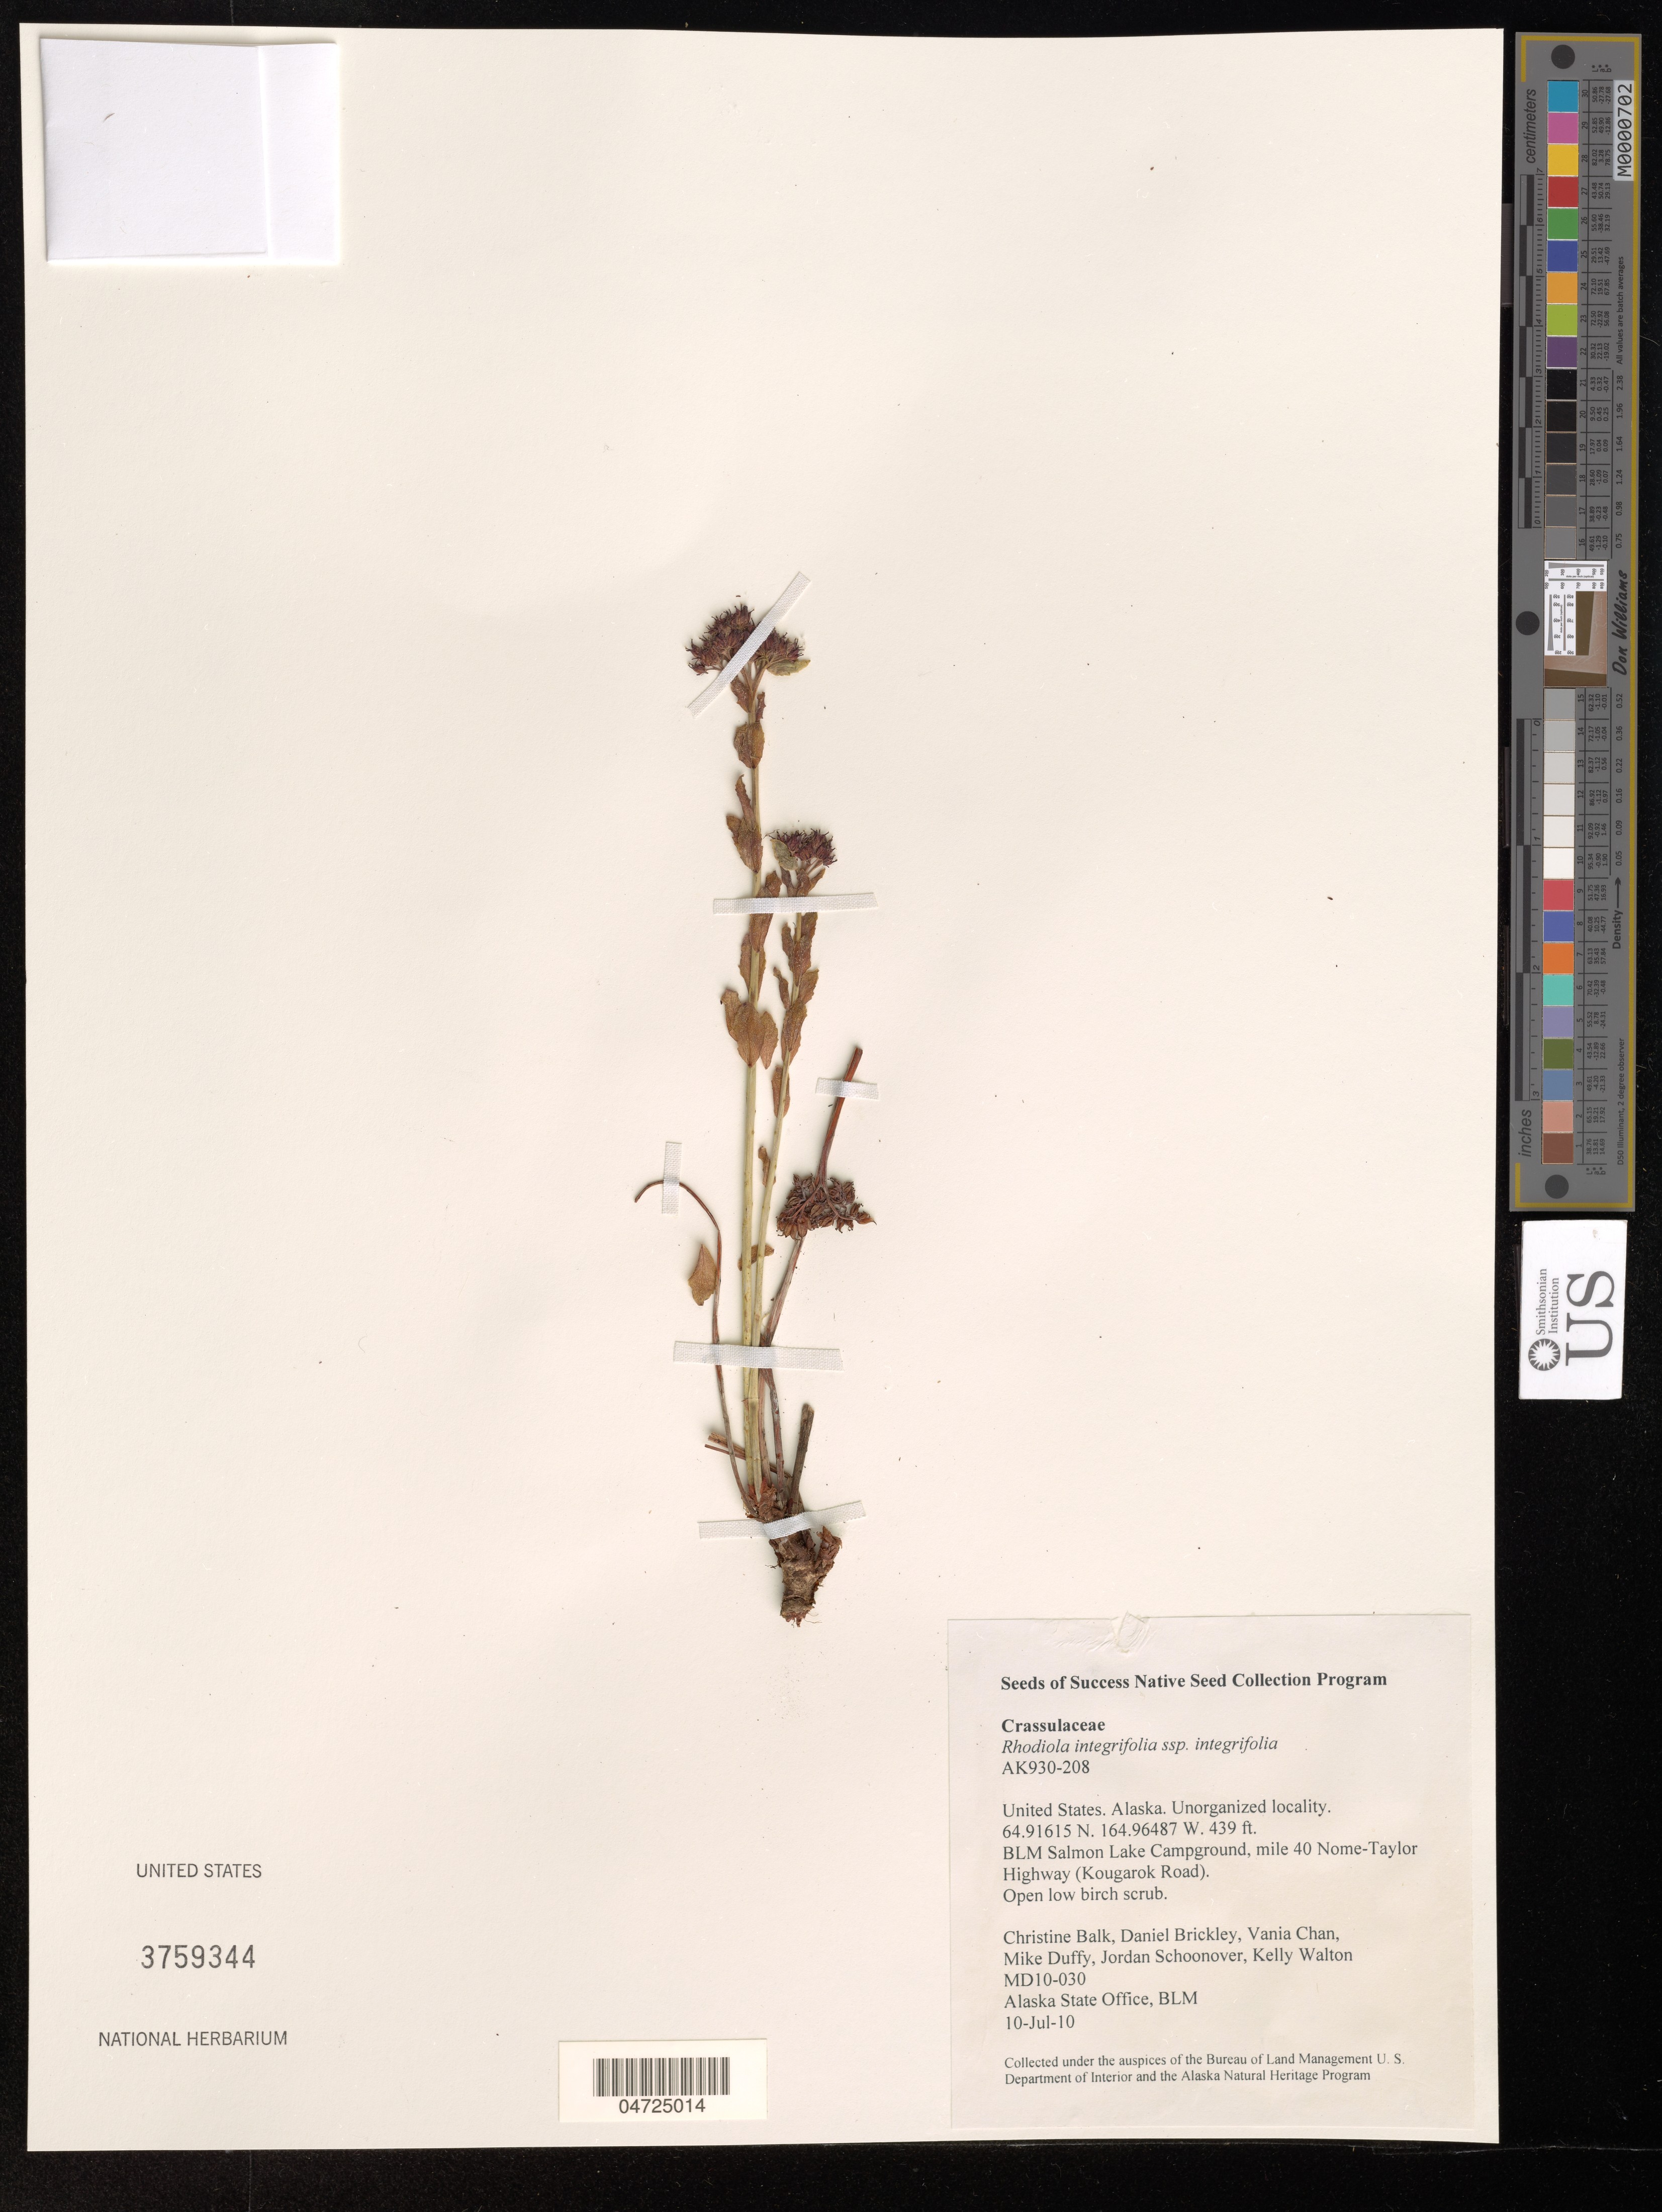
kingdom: Plantae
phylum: Tracheophyta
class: Magnoliopsida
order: Saxifragales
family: Crassulaceae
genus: Rhodiola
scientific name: Rhodiola integrifolia subsp. integrifolia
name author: Raf.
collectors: C. Balk, D. Brickley, V. Chan, M. Duffy & et al.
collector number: MD10-030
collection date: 2010-07-10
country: United States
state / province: Alaska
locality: BLM Salmon Lake Campground, mile 40 Nome-Taylor Highway (Kougarok Road).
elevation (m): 134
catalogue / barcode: US 3759344